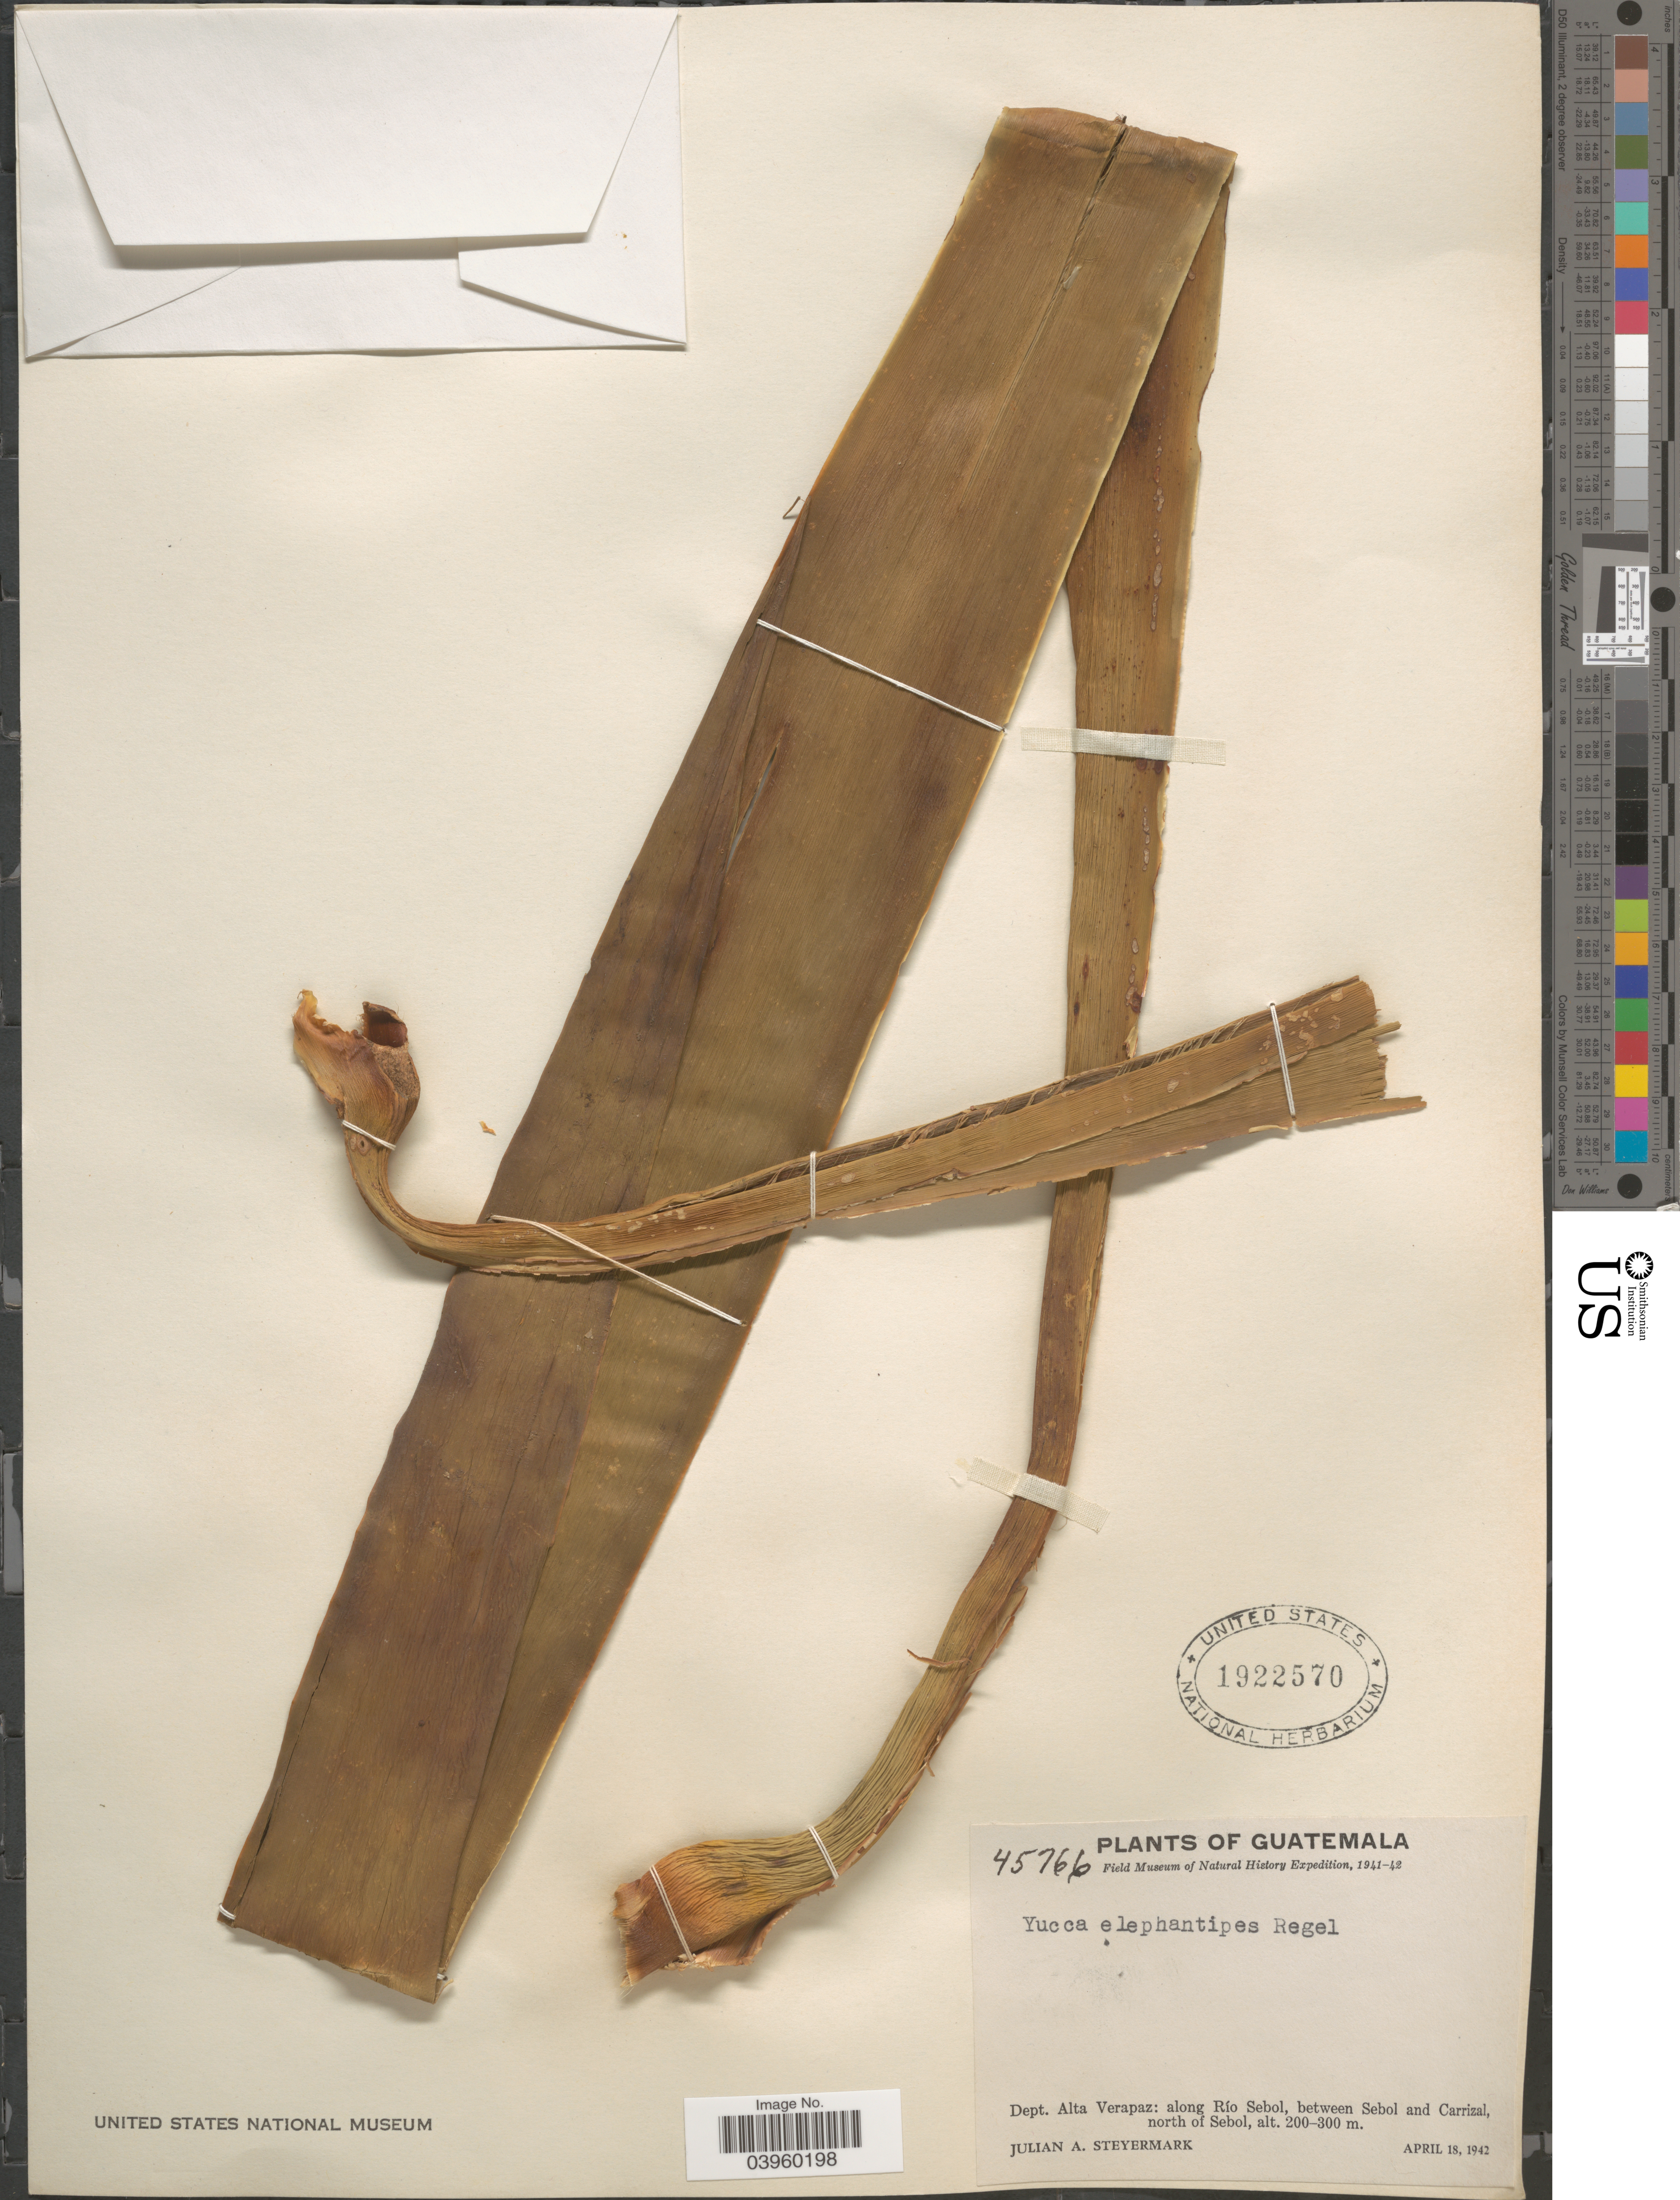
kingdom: Plantae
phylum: Tracheophyta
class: Liliopsida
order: Asparagales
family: Asparagaceae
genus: Yucca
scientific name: Yucca elephantipes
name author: Regel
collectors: J. Steyermark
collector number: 45766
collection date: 1942-04-18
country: Guatemala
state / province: Alta Verapaz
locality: Dept. Alta Verapaz: along Río Sebol, between Sebol and Carrizal, north of Sebol.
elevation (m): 200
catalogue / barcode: US 1922570